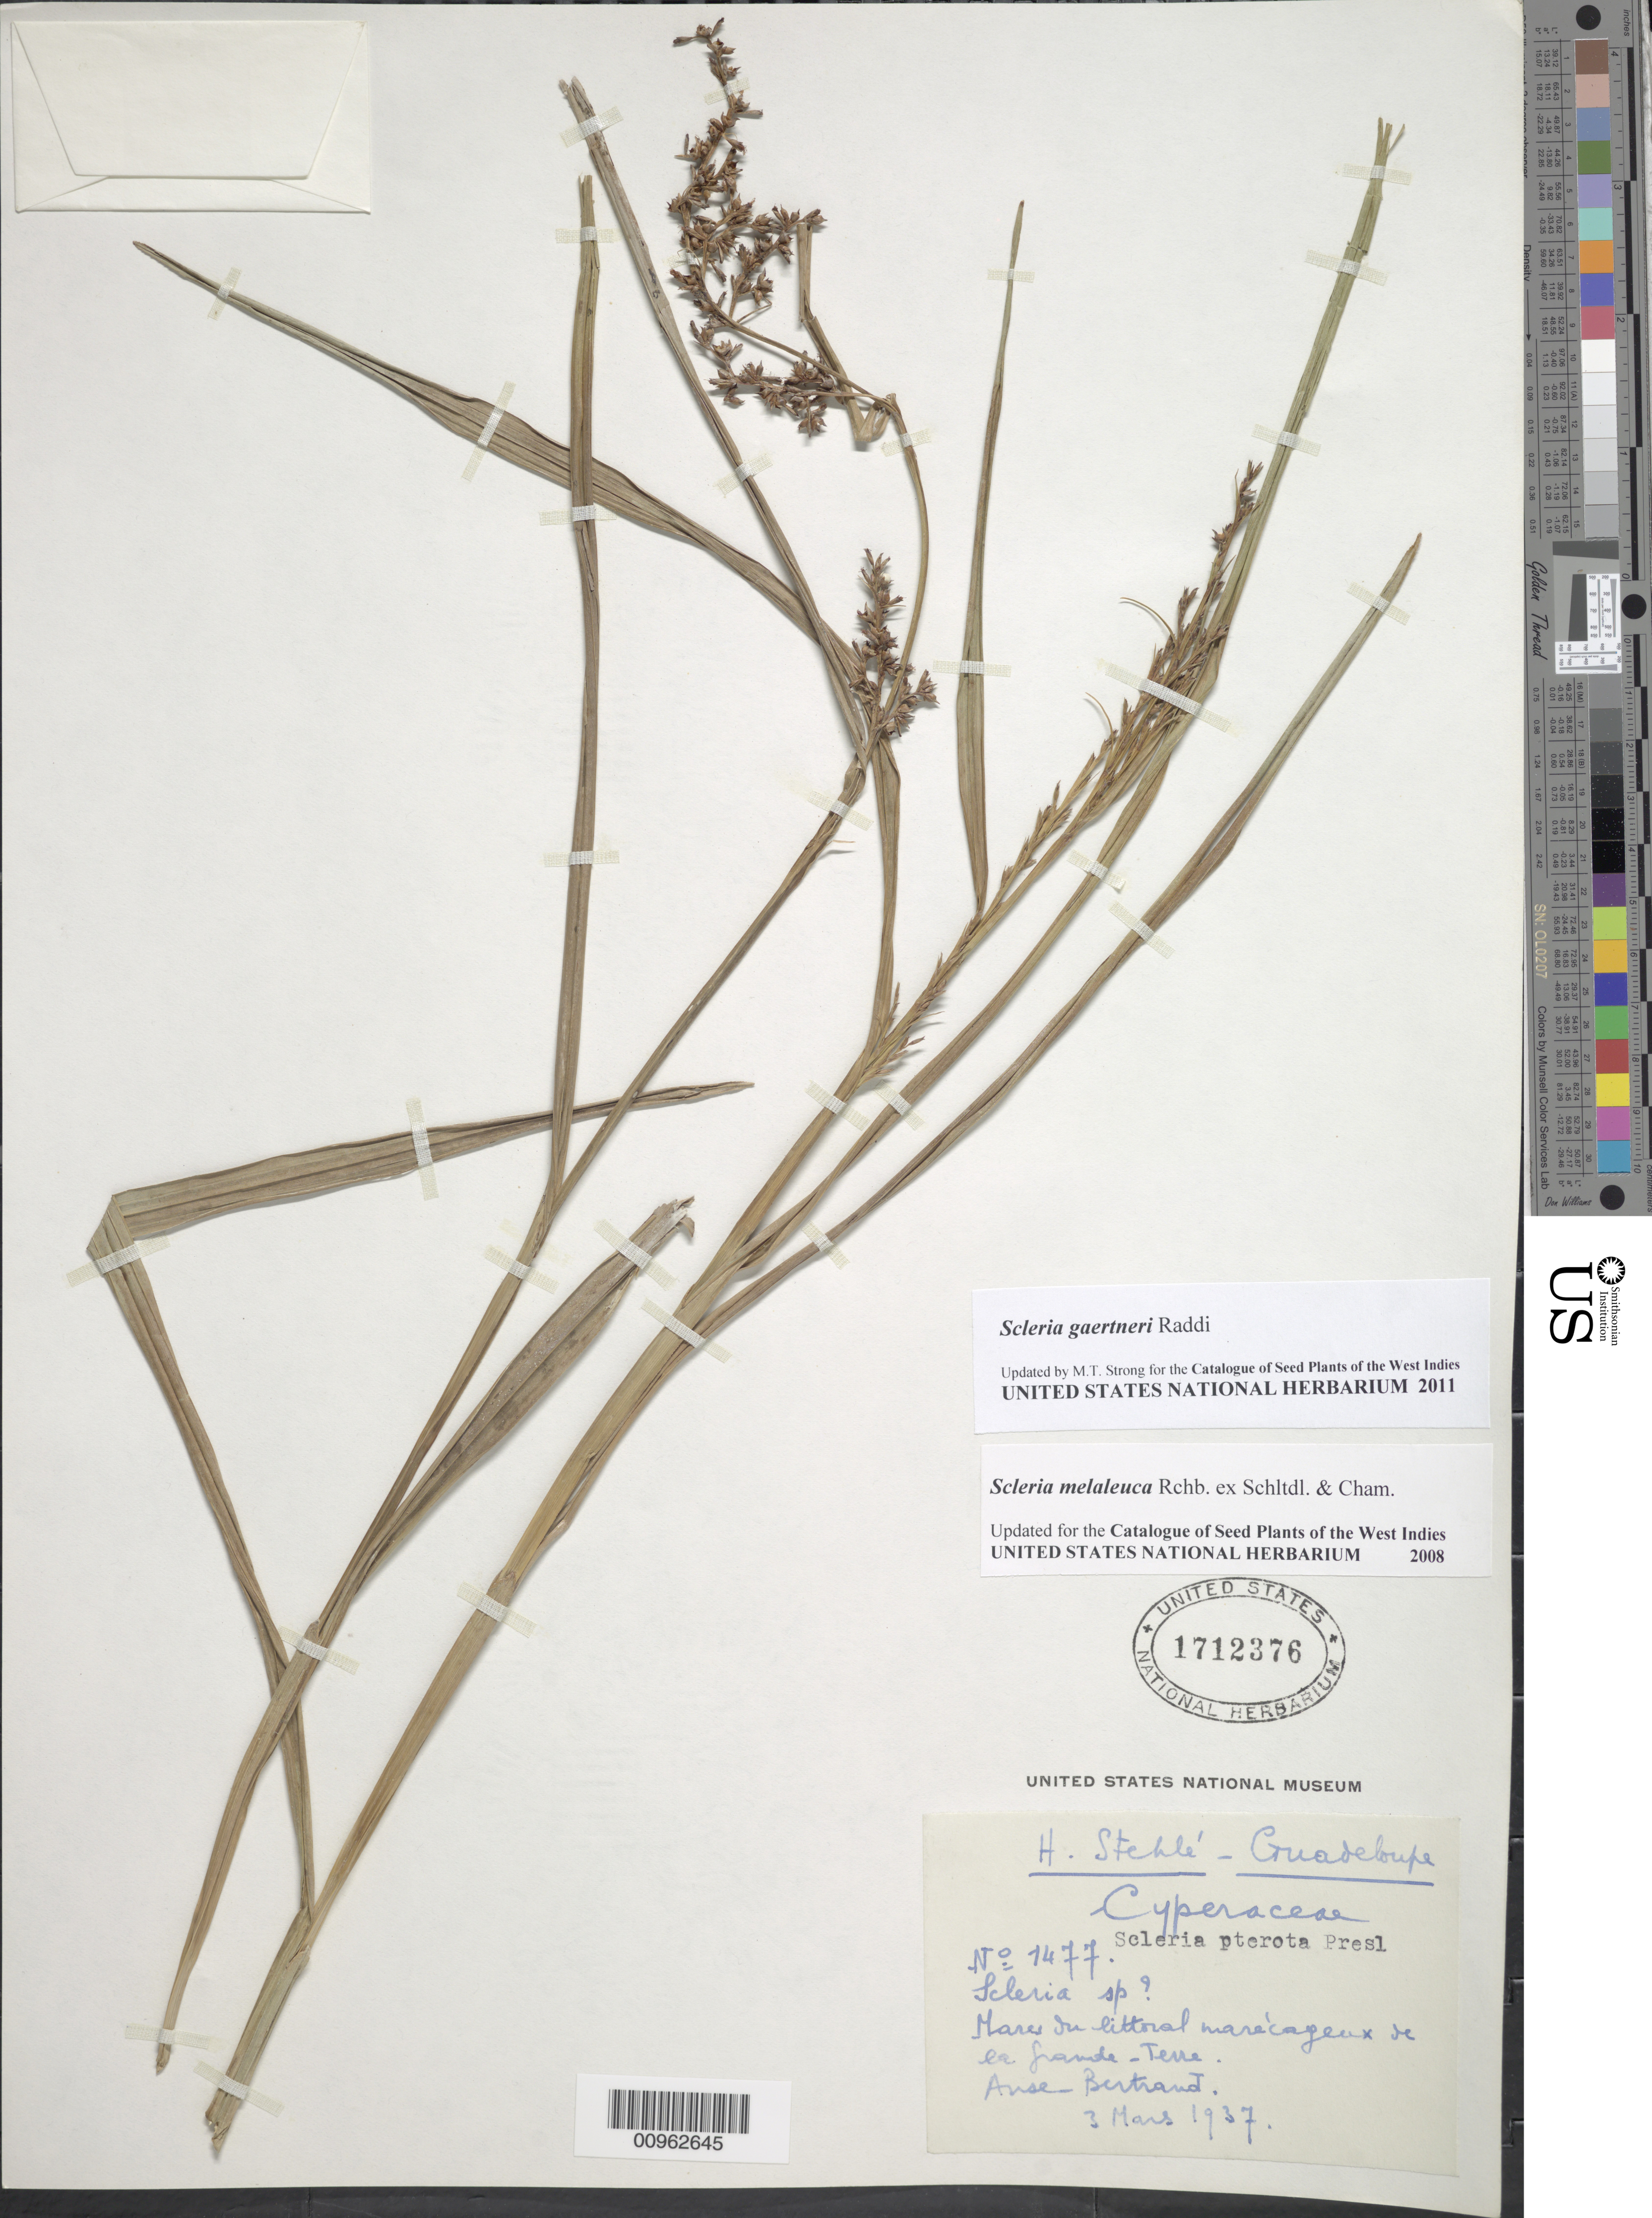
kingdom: Plantae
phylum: Tracheophyta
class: Liliopsida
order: Poales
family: Cyperaceae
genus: Scleria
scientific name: Scleria gaertneri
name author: Raddi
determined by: Strong, M. T., (US), Smithsonian Institution - National Museum of Natural History (UNITED STATES)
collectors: H. Stehlé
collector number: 1477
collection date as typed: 03 Mar 1937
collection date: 1937-03-03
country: Guadeloupe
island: Grande Terre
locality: Grande Terre, Anse Bertrand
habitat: Mares du littoral marécages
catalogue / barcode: US 1712376